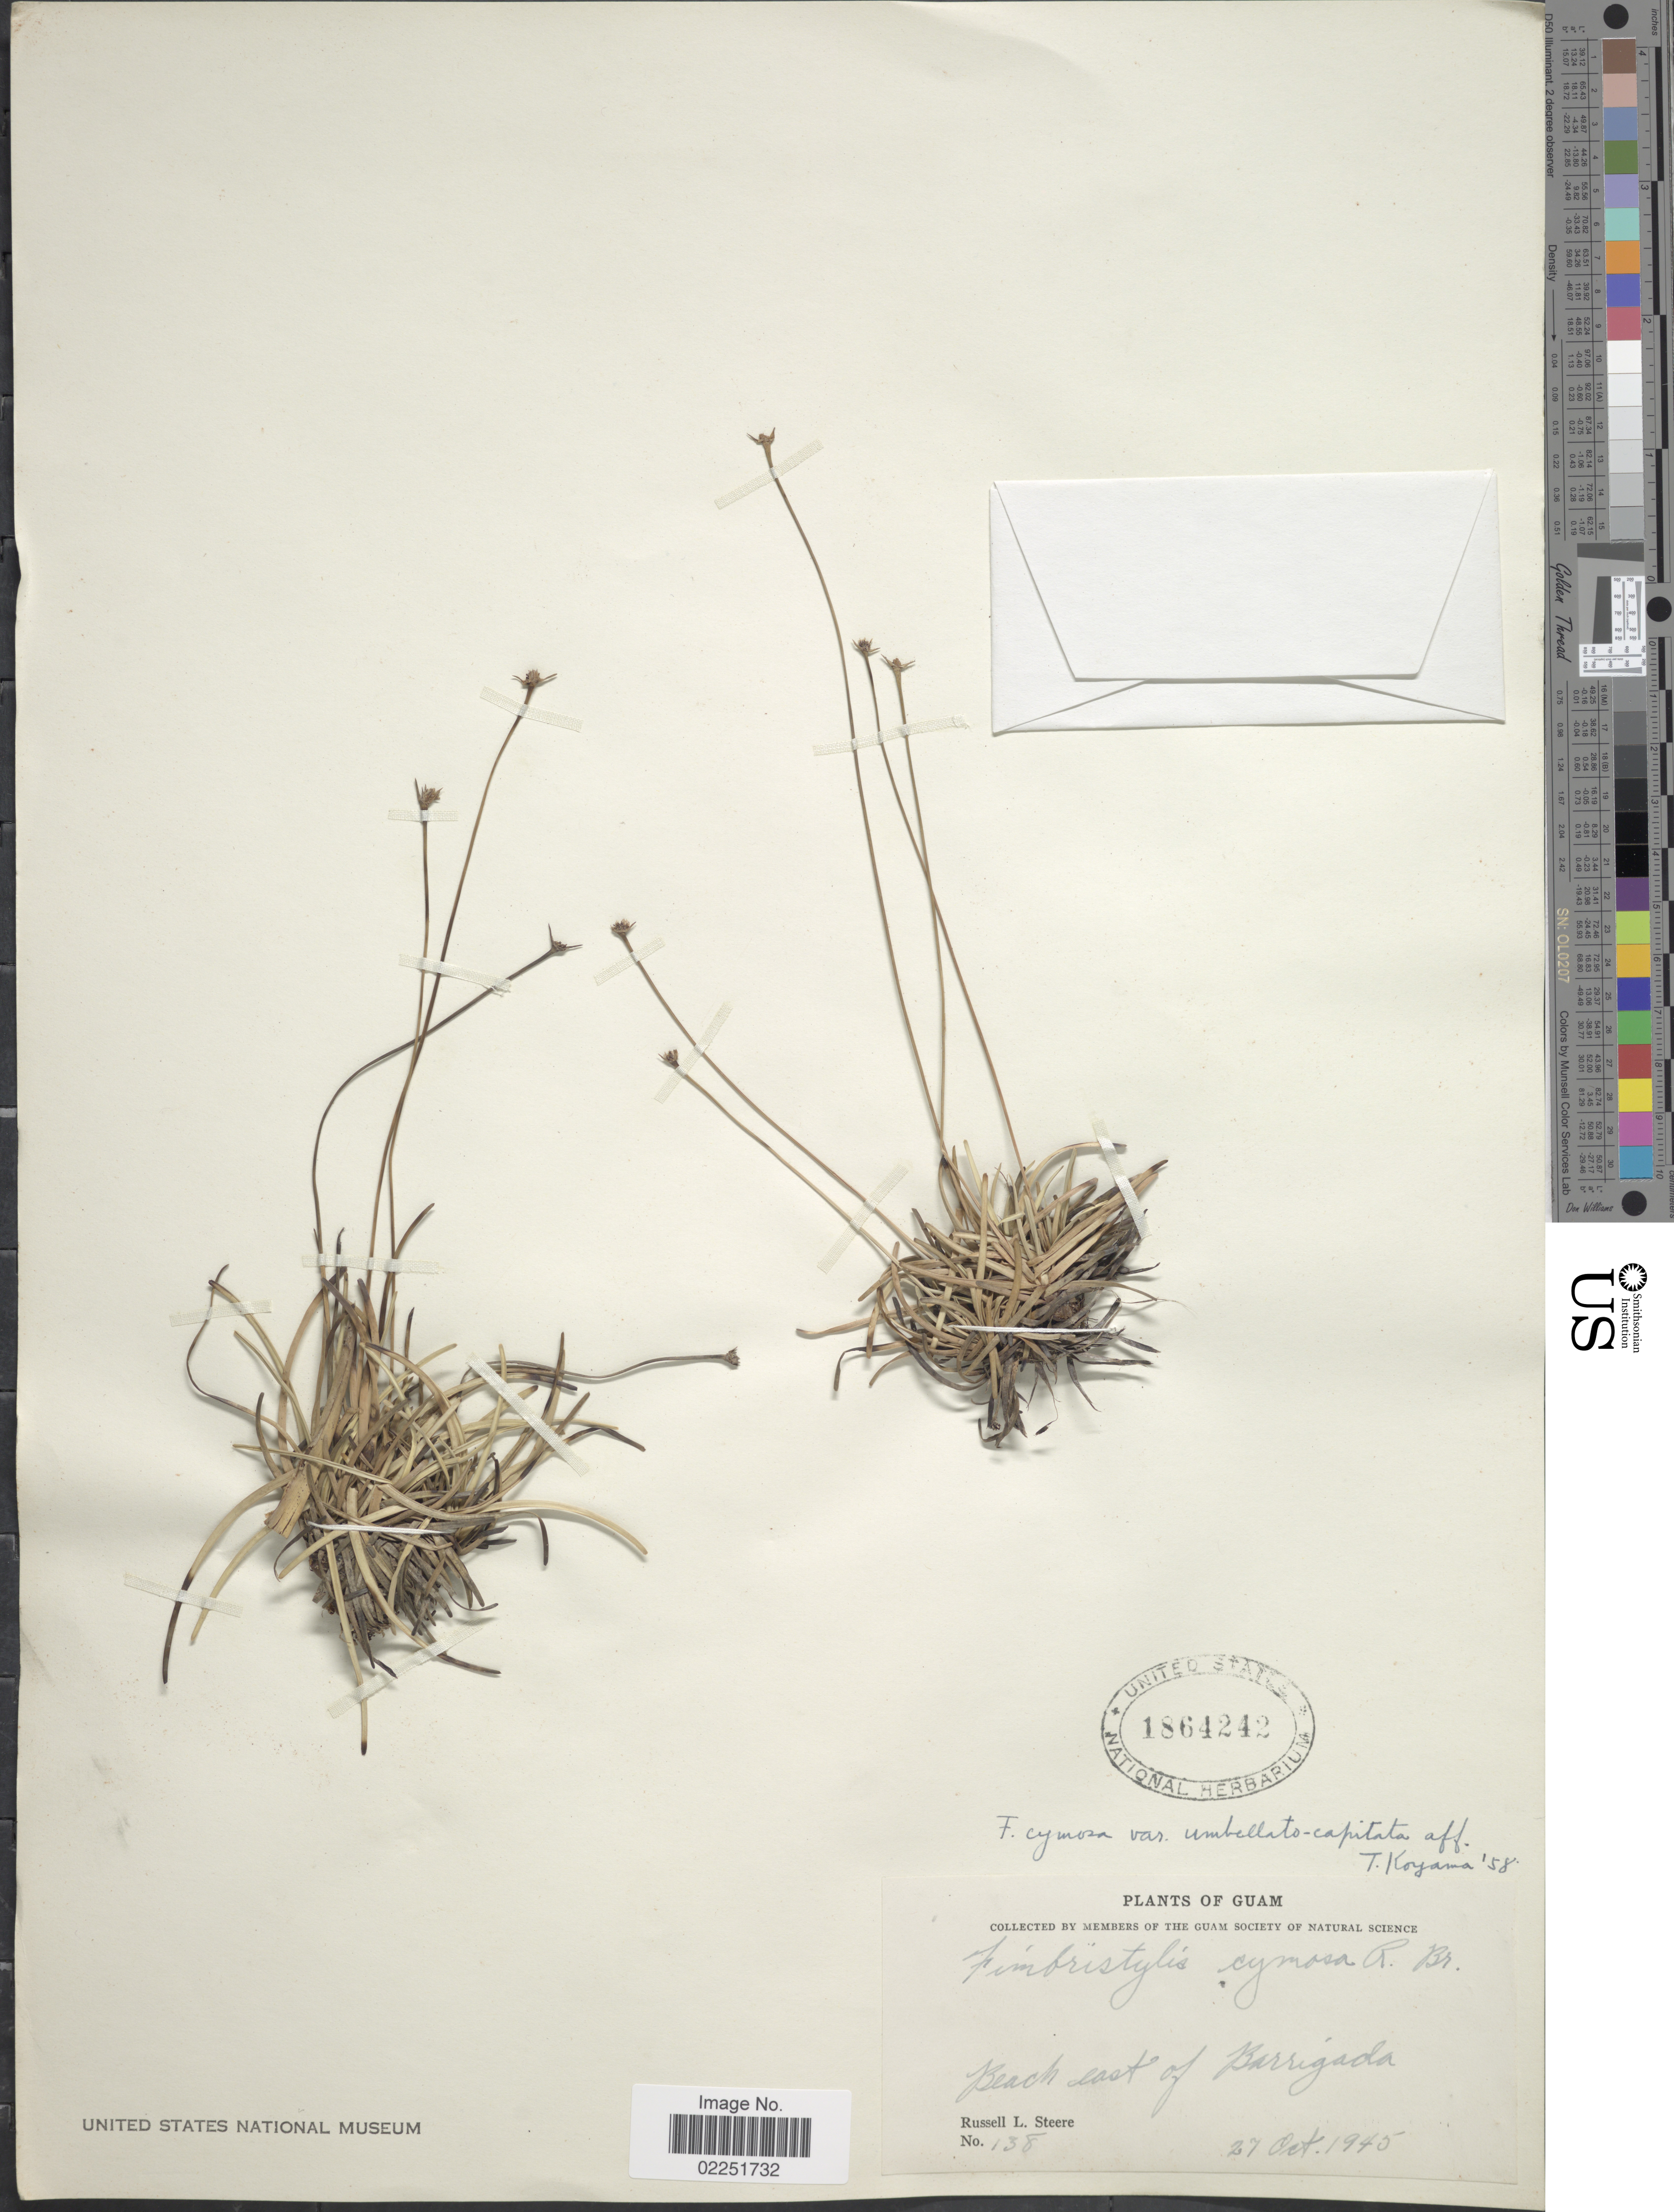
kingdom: Plantae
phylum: Tracheophyta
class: Liliopsida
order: Poales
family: Cyperaceae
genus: Fimbristylis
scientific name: Fimbristylis cymosa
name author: R. Br.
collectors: R. L. Steere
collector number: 138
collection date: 1945-10-27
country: Guam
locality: Beach east of Barrigada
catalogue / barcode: US 1864242